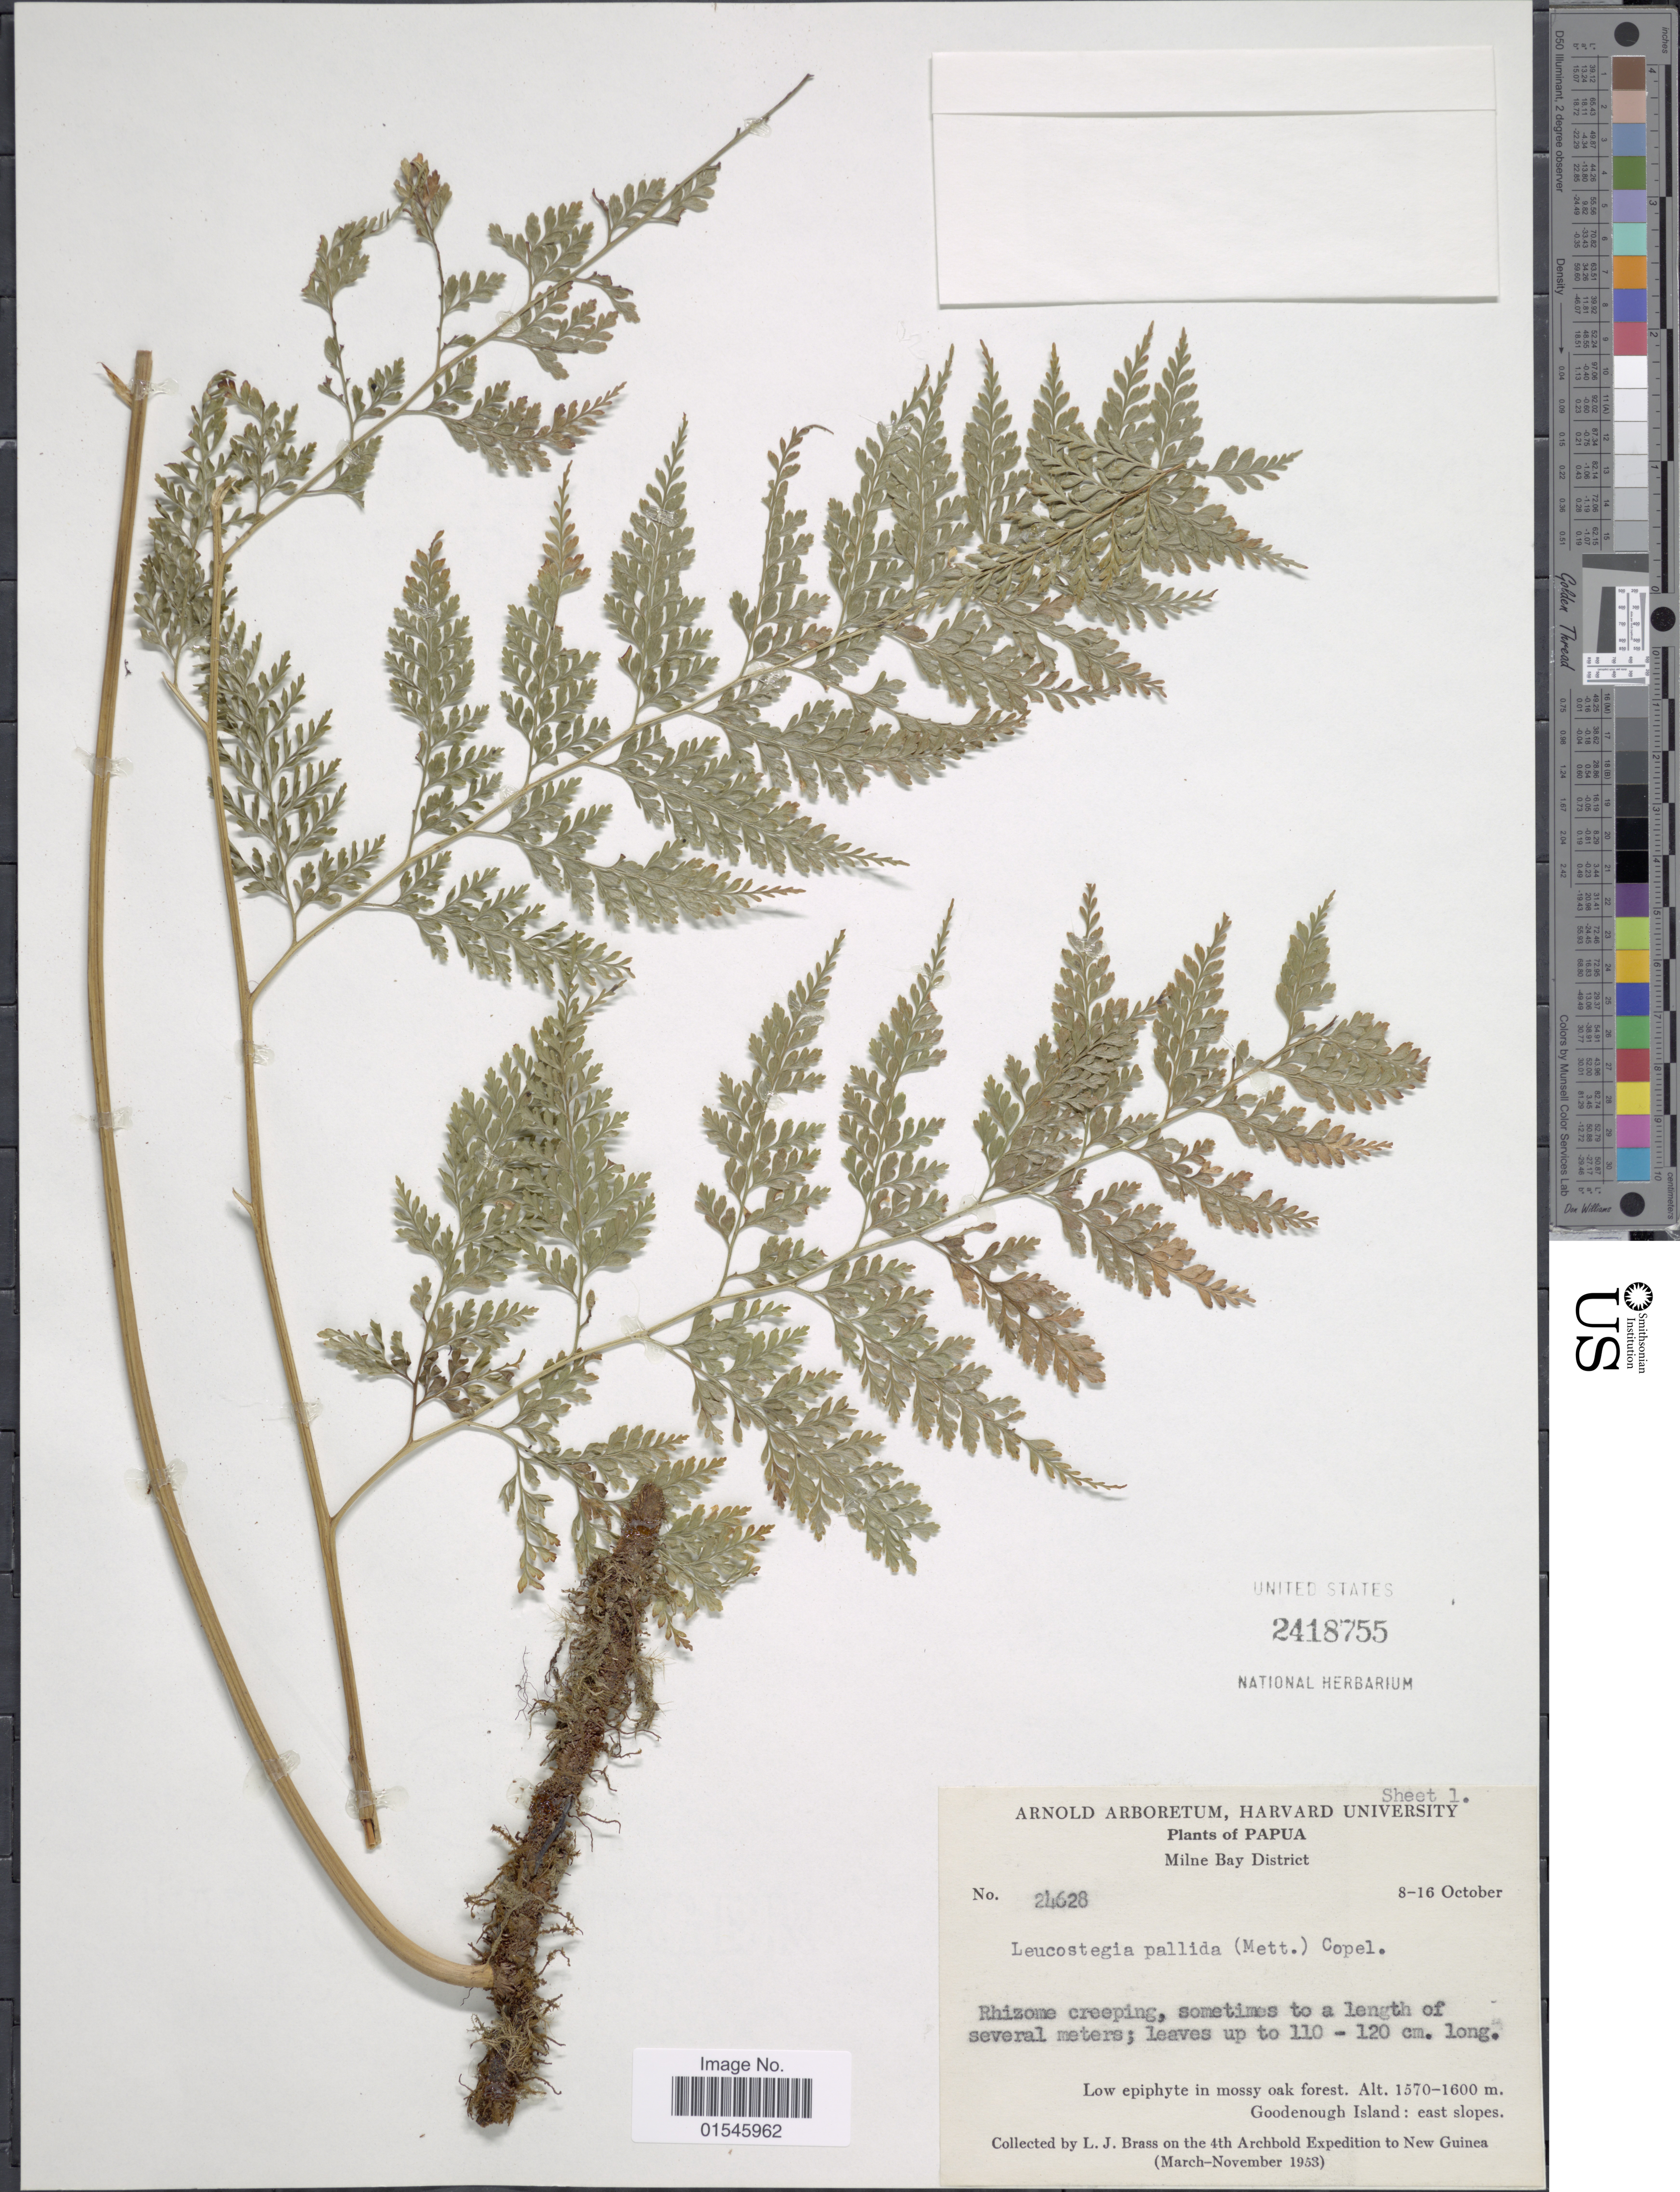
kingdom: Plantae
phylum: Tracheophyta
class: Polypodiopsida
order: Polypodiales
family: Hypodematiaceae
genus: Leucostegia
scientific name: Leucostegia pallida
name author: (Mett. ex Kuhn) Copel.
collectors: L. J. Brass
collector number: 24628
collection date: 1953-10-08/1953-10-16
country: Papua New Guinea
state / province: Milne Bay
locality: Milne Bay District. Low epiphyte in mossy oak forest. Goodenough Island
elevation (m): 1570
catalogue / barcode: US 2418755